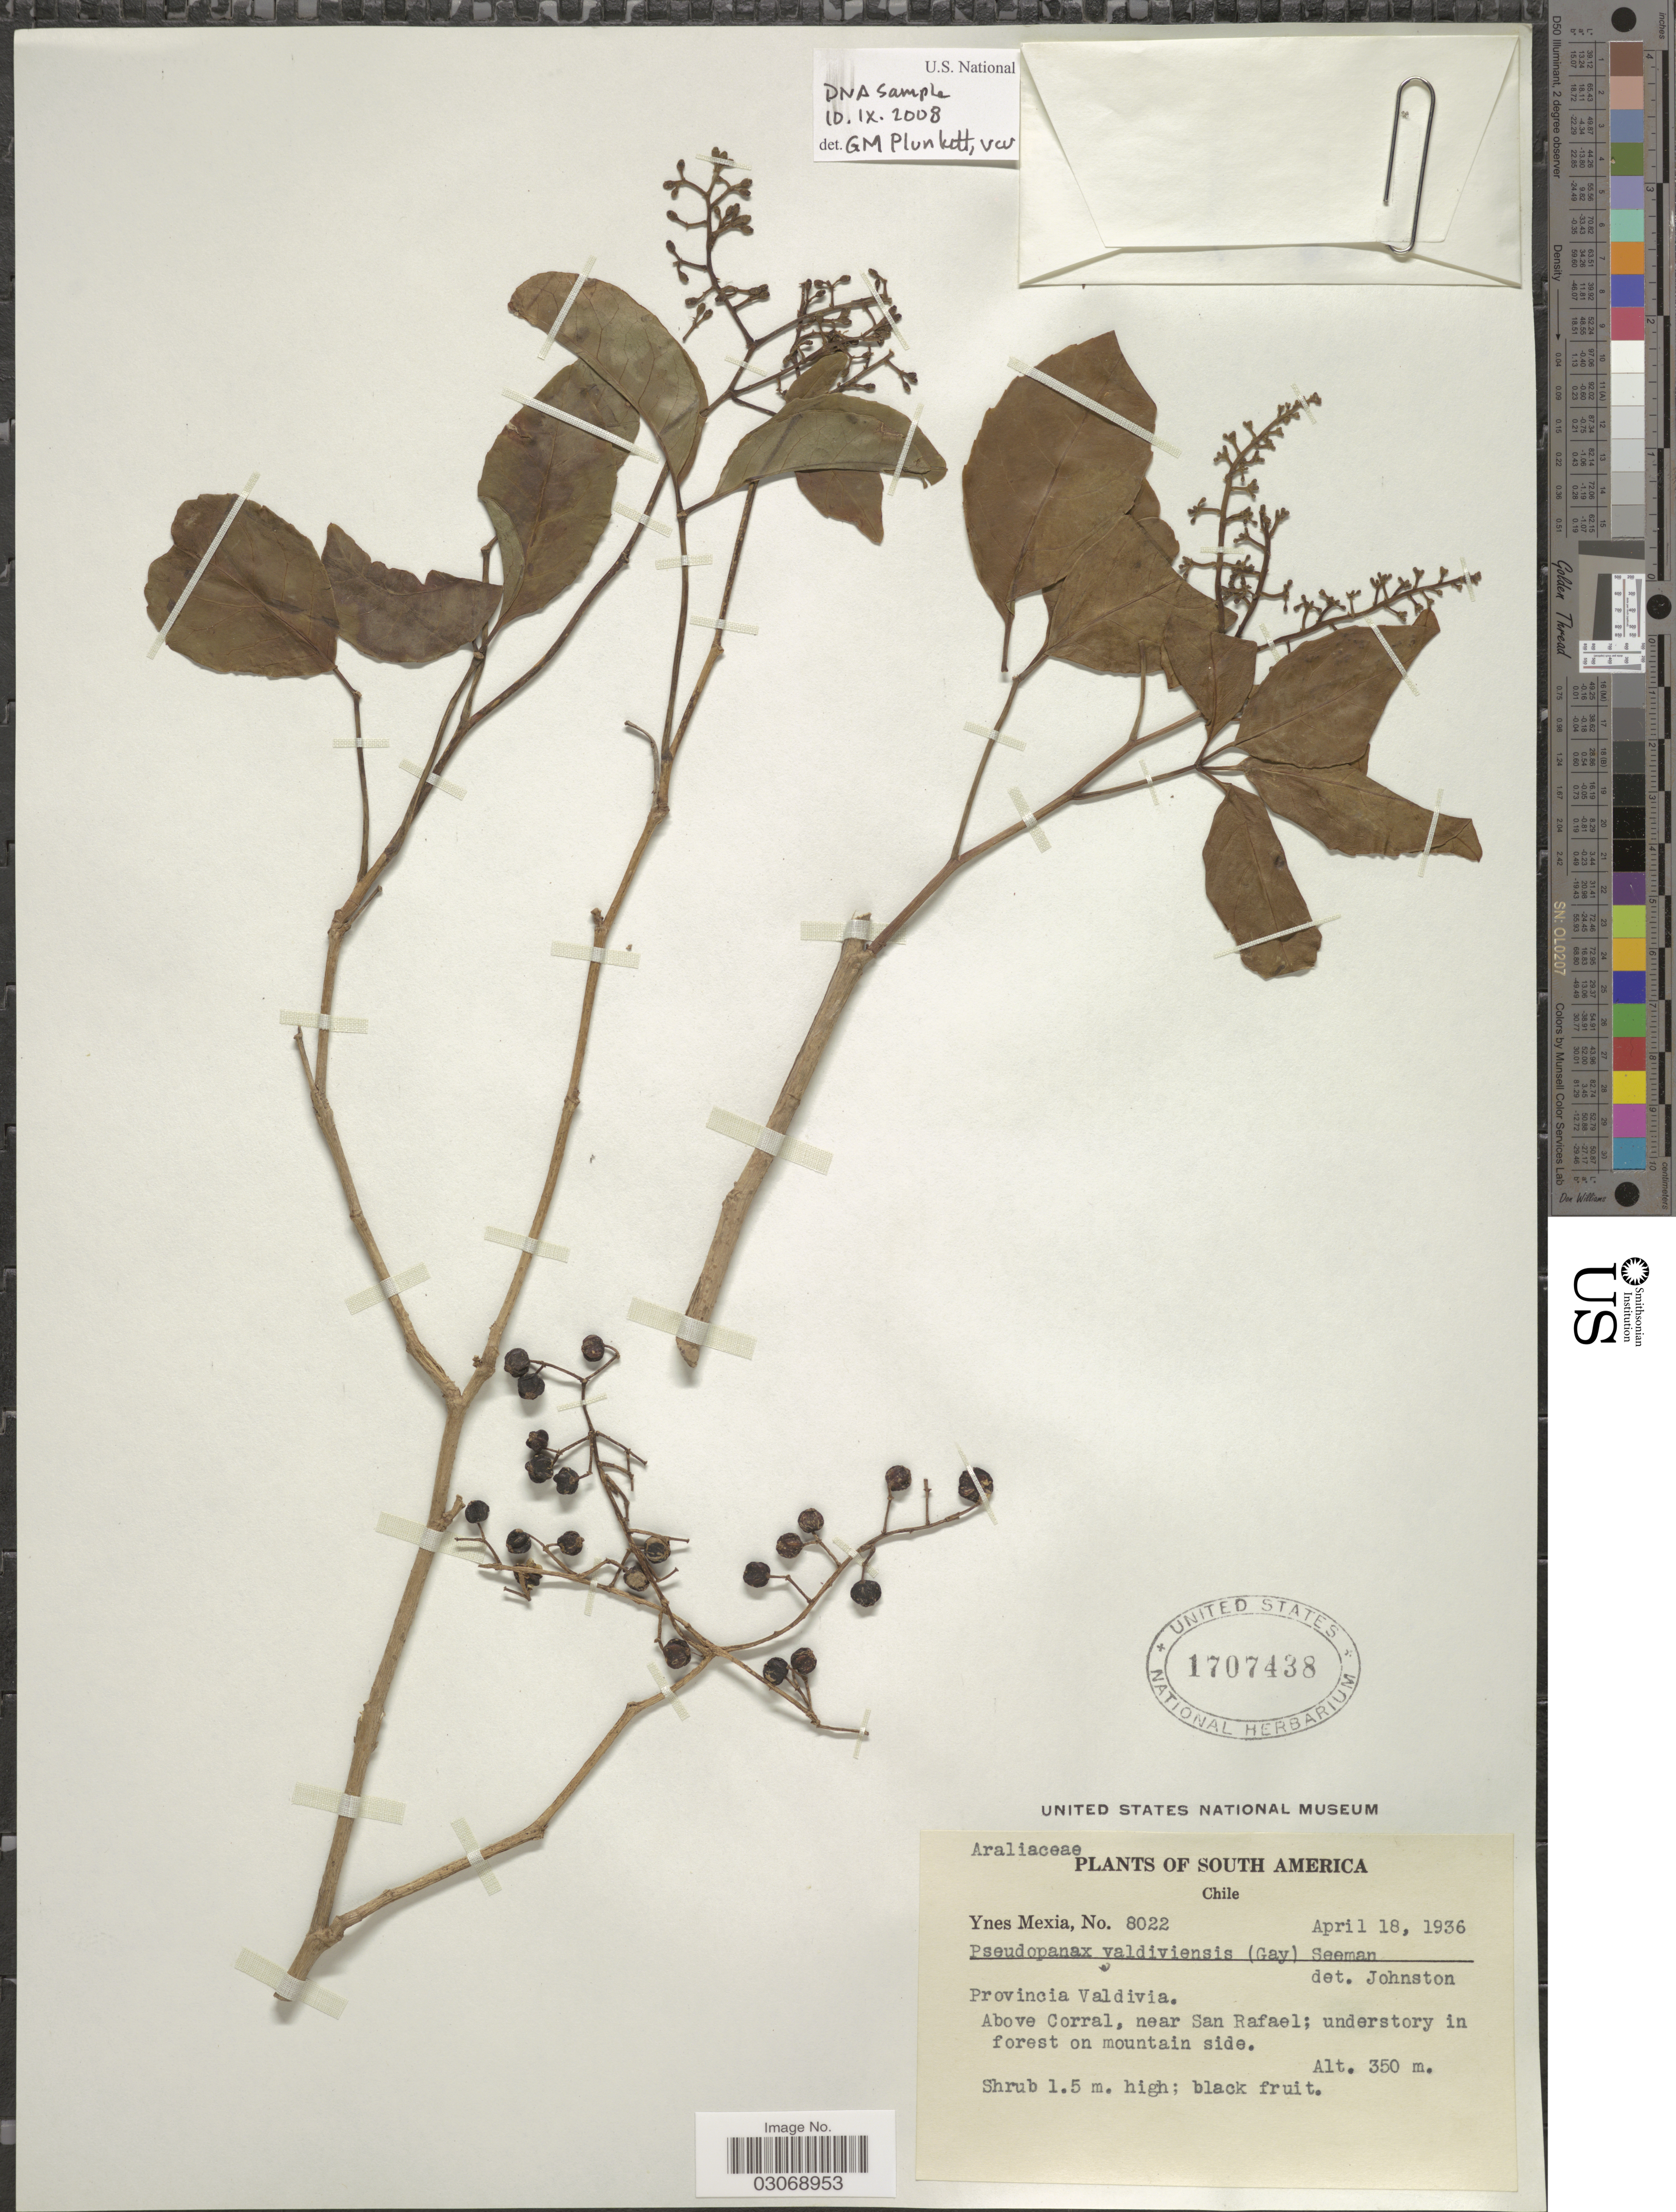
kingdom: Plantae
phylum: Tracheophyta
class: Magnoliopsida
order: Apiales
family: Araliaceae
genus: Pseudopanax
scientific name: Pseudopanax valdiviensis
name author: (Gay) Seem. ex Harms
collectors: Y. Mexia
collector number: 8022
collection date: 1936-04-18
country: Chile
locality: South America. Provincia Valdivia. Above Corral, near San Rafael; understory in forest in mountain side.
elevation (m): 350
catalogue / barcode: US 1707438